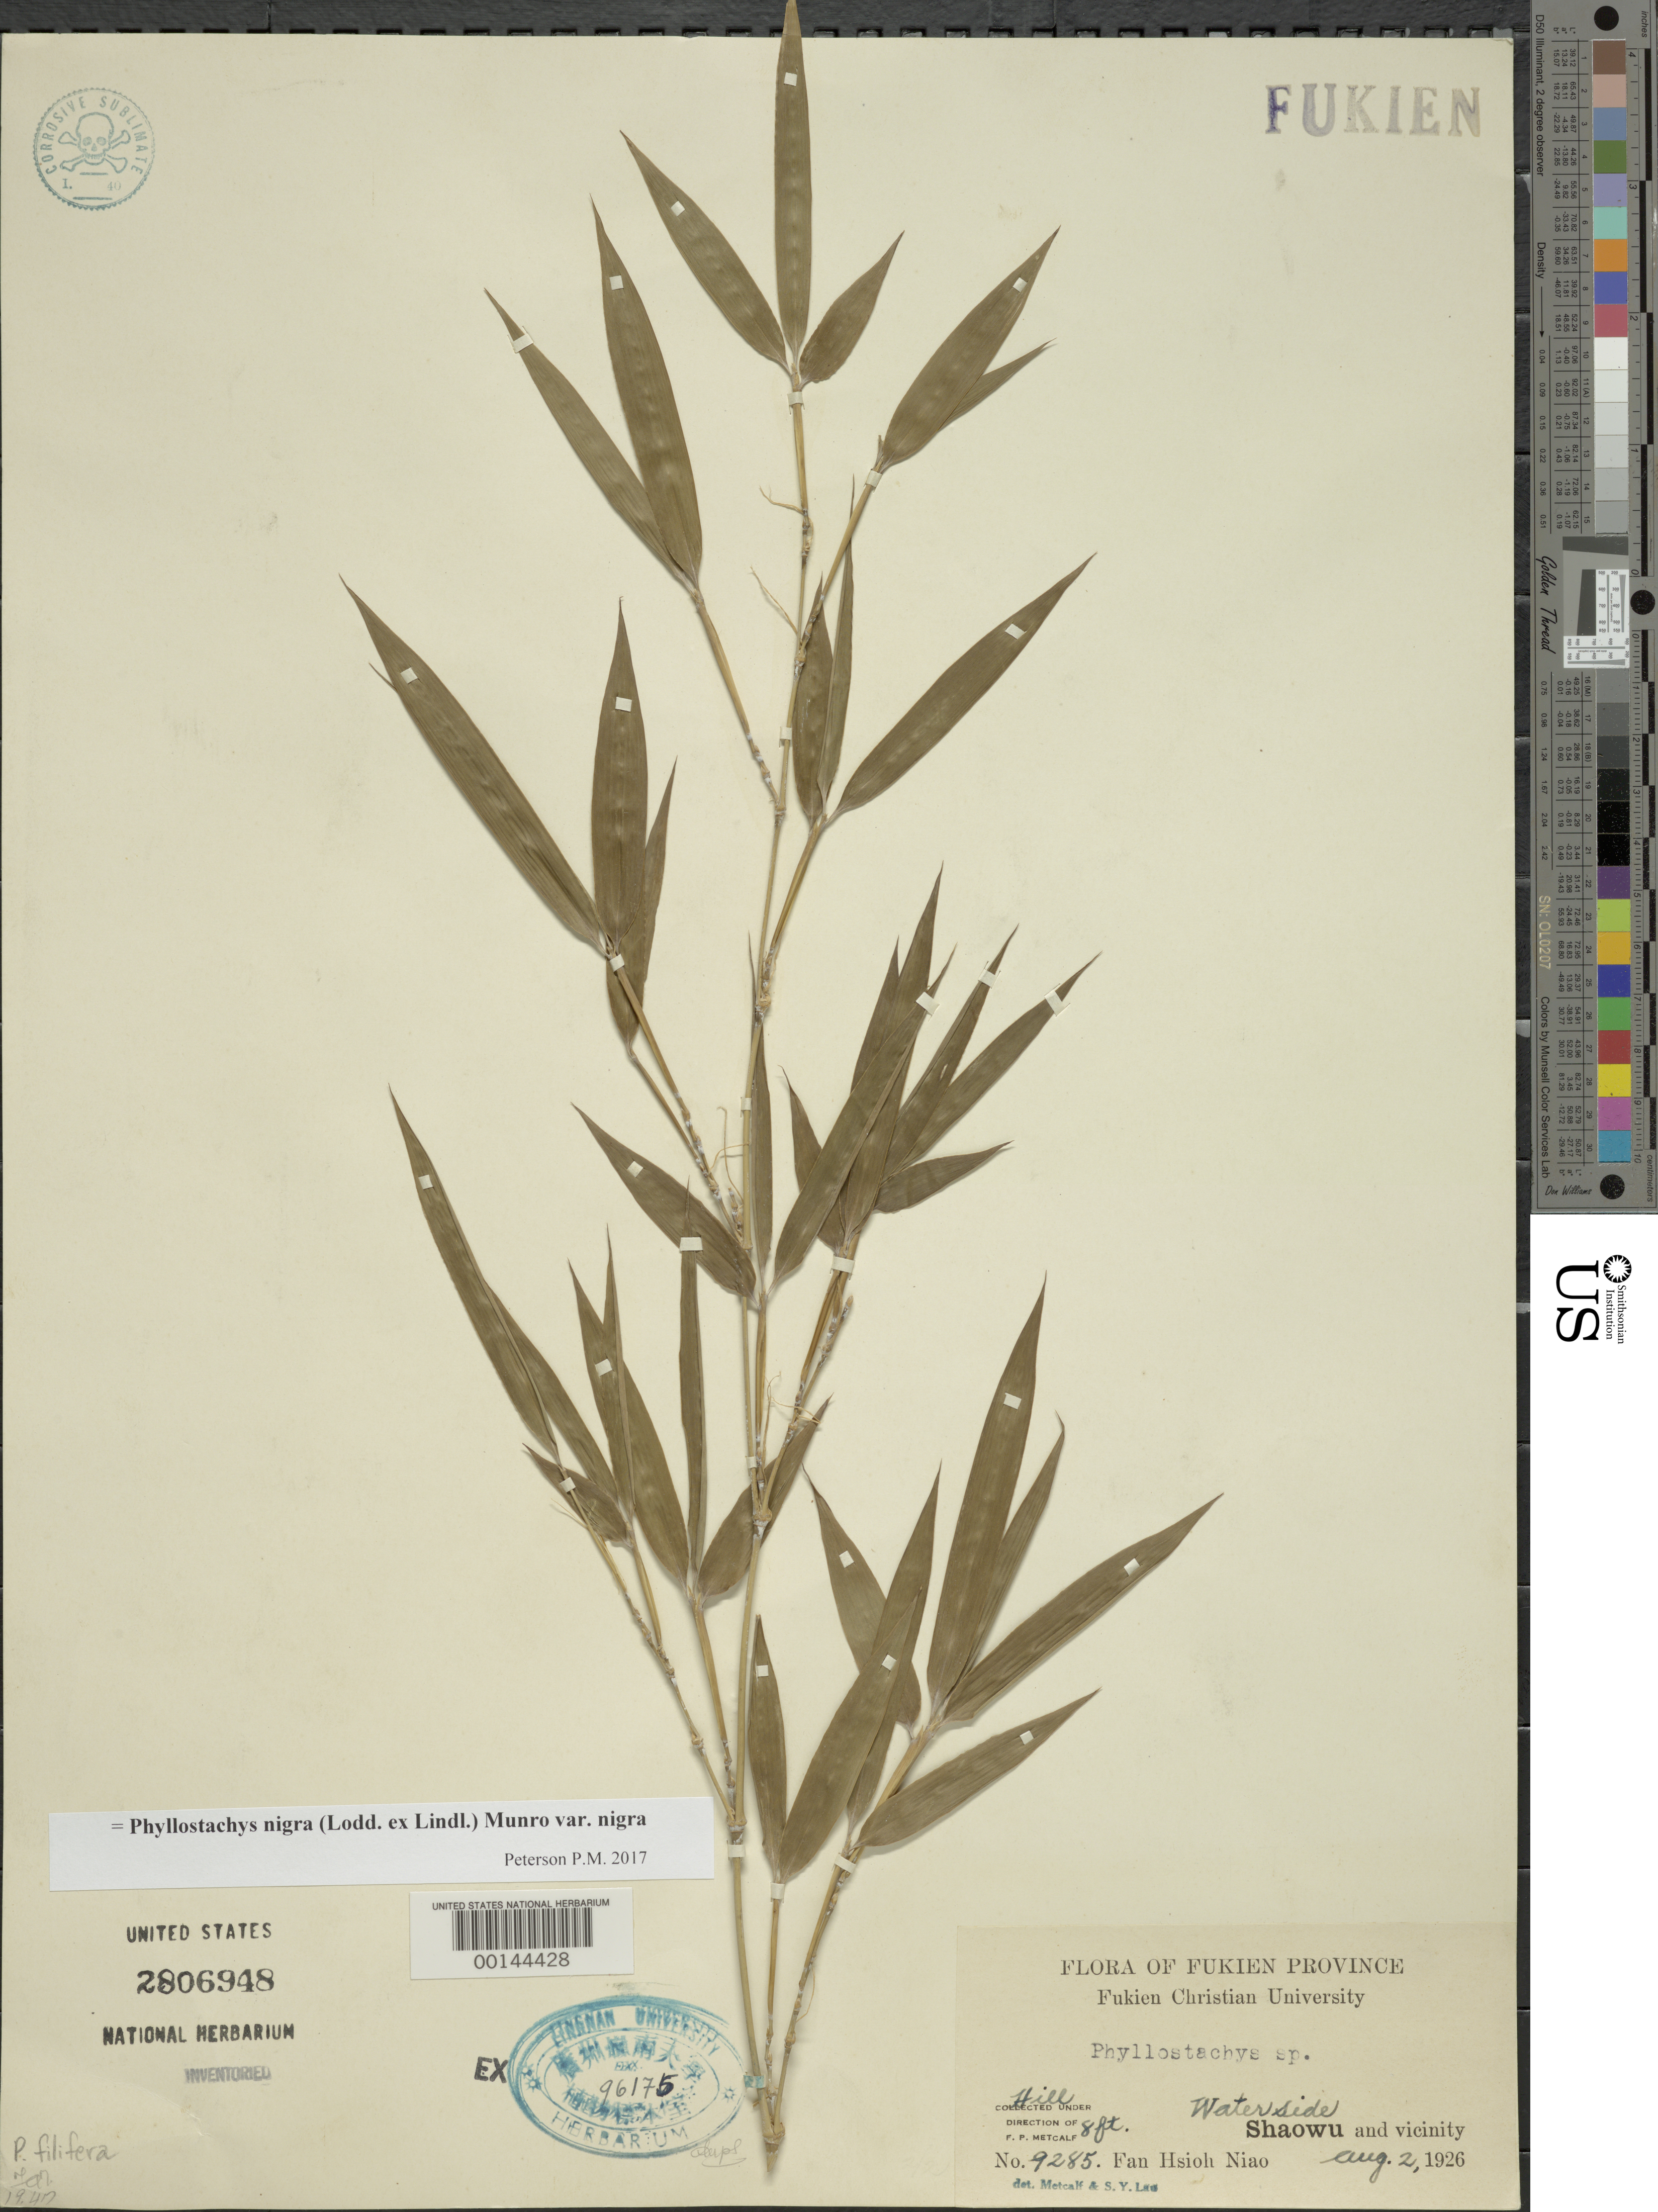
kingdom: Plantae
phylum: Tracheophyta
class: Liliopsida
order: Poales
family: Poaceae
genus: Phyllostachys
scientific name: Phyllostachys nigra var. nigra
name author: (Lodd. ex Lindl.) Munro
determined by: Poaceae Reorganization Project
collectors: H. N. Fan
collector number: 9285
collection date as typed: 02 Aug 1926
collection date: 1926-08-02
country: China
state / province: Fujian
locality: Shaowu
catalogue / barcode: US 2806948